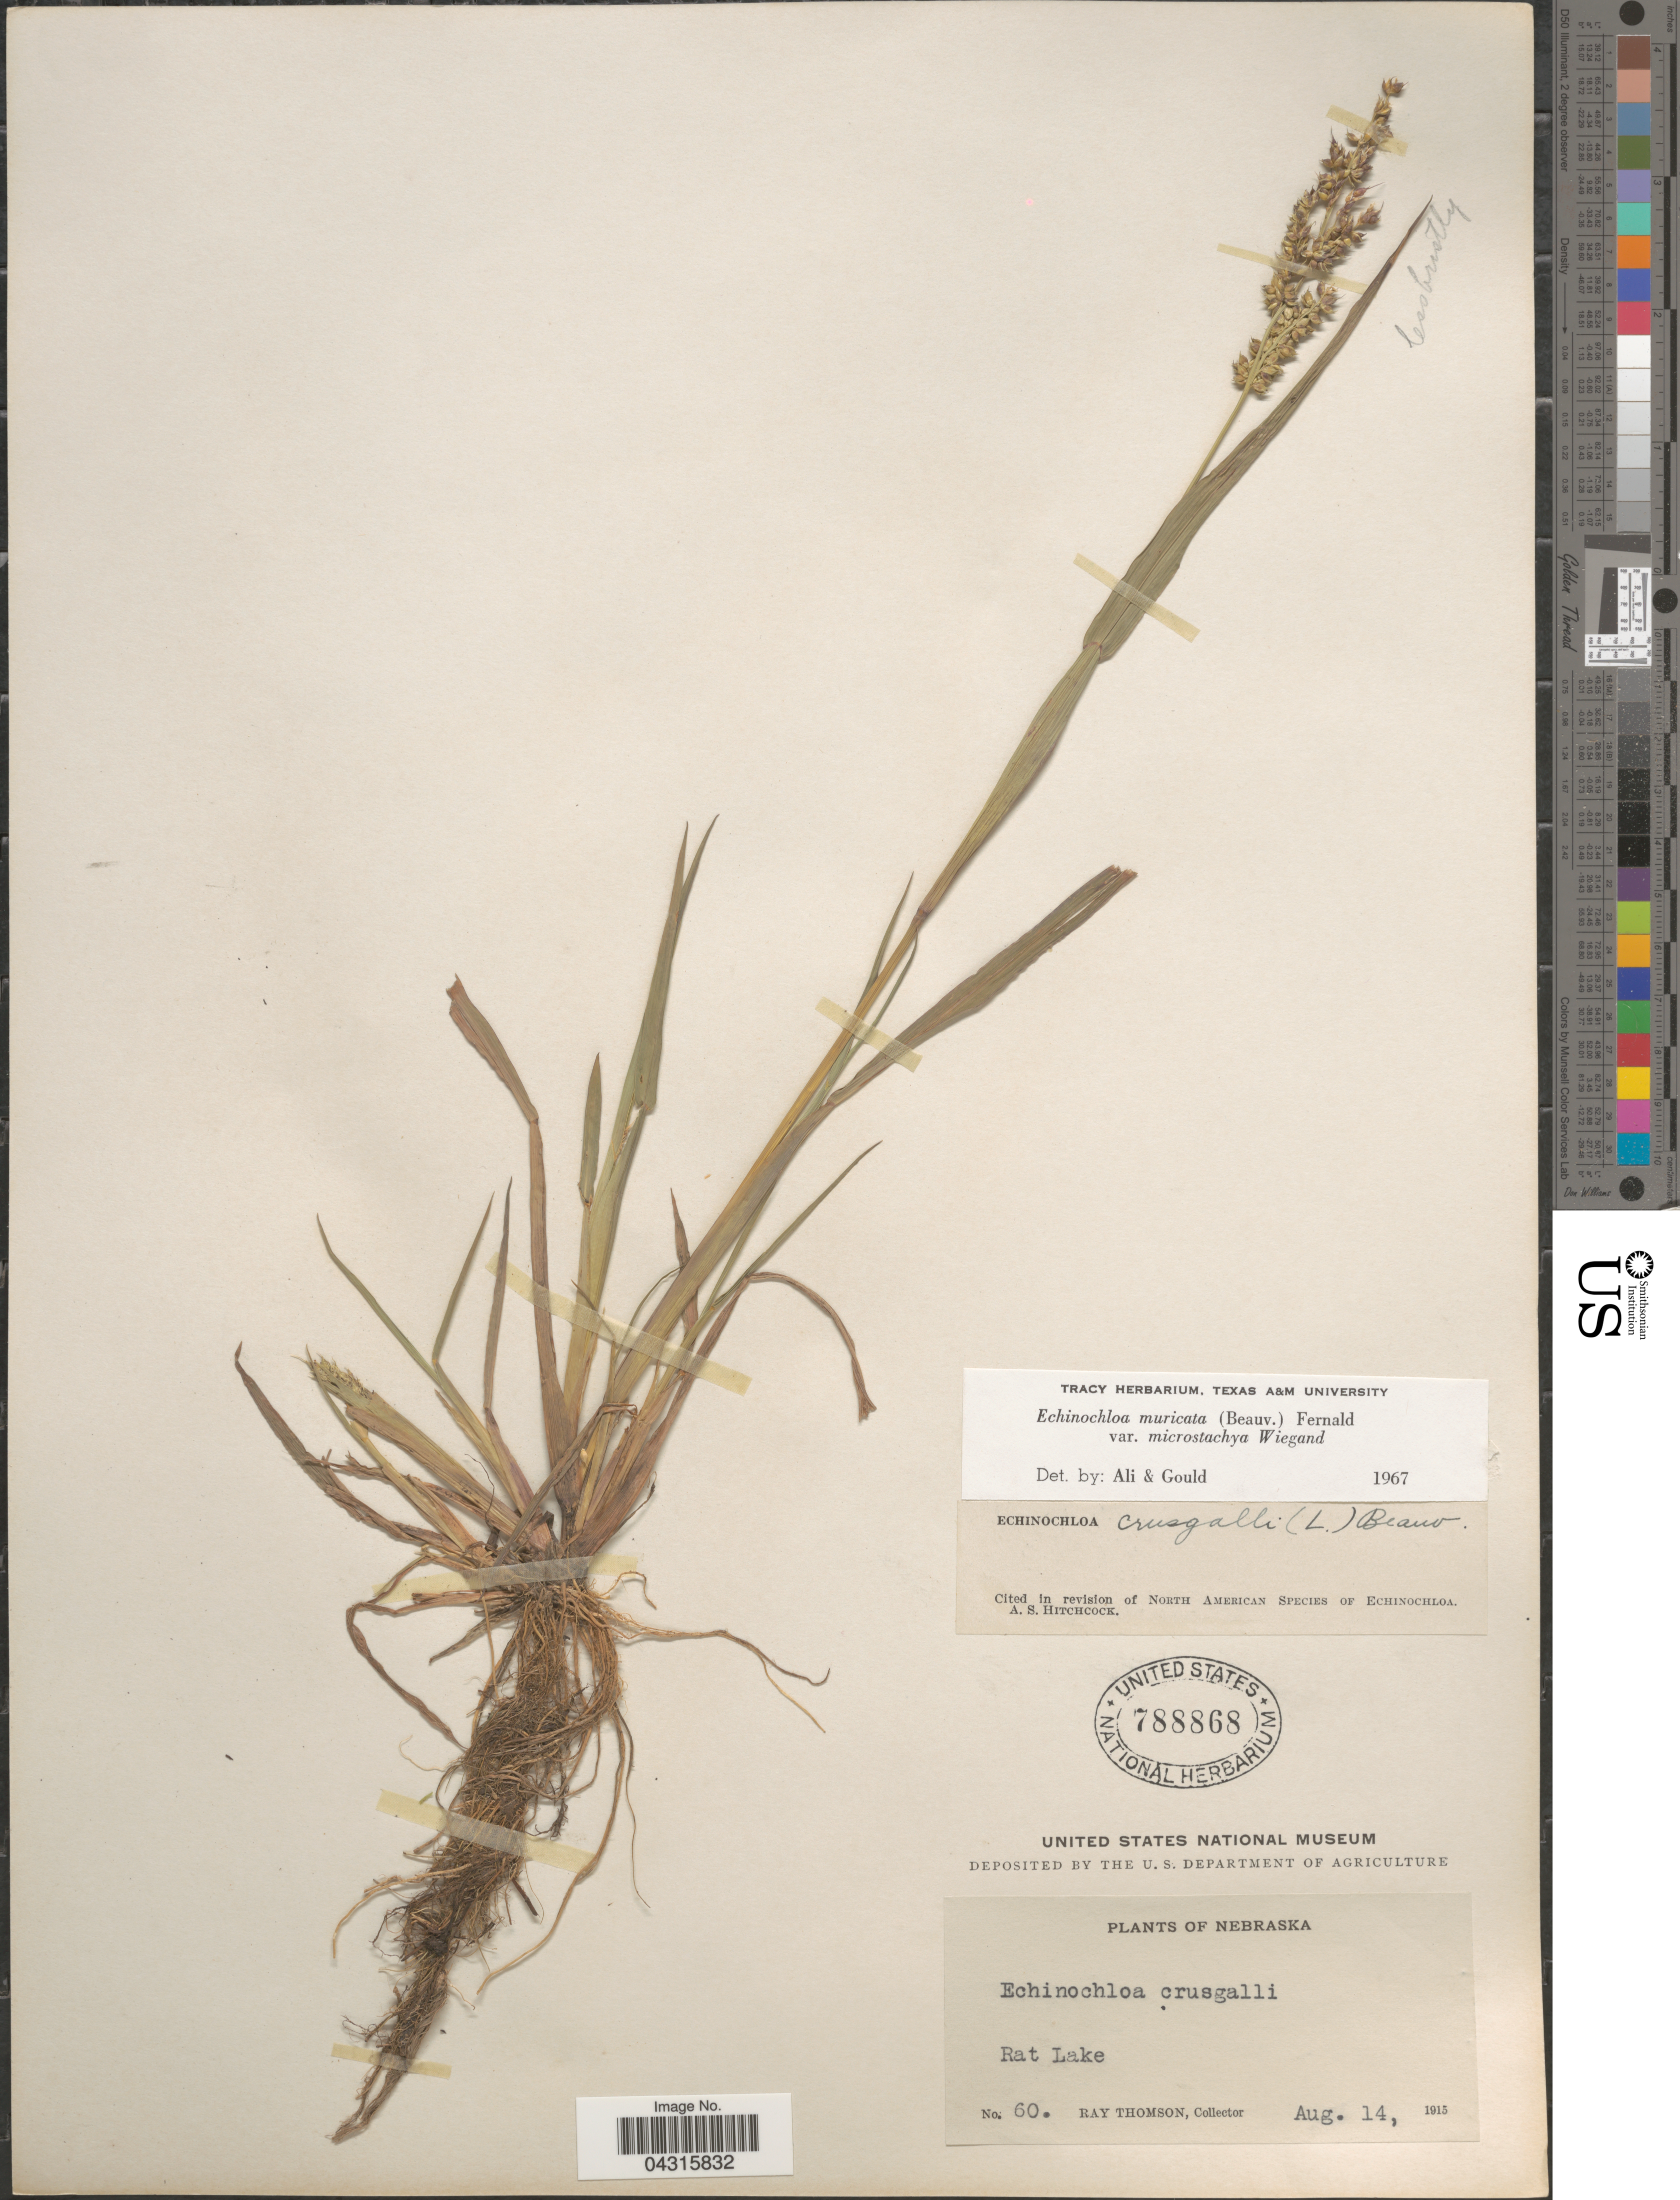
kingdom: Plantae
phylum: Tracheophyta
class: Liliopsida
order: Poales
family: Poaceae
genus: Echinochloa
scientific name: Echinochloa muricata var. microstachya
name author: Wiegand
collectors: R. Thomson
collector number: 60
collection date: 1915-08-14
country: United States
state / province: Nebraska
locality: Rat Lake.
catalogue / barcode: US 788868